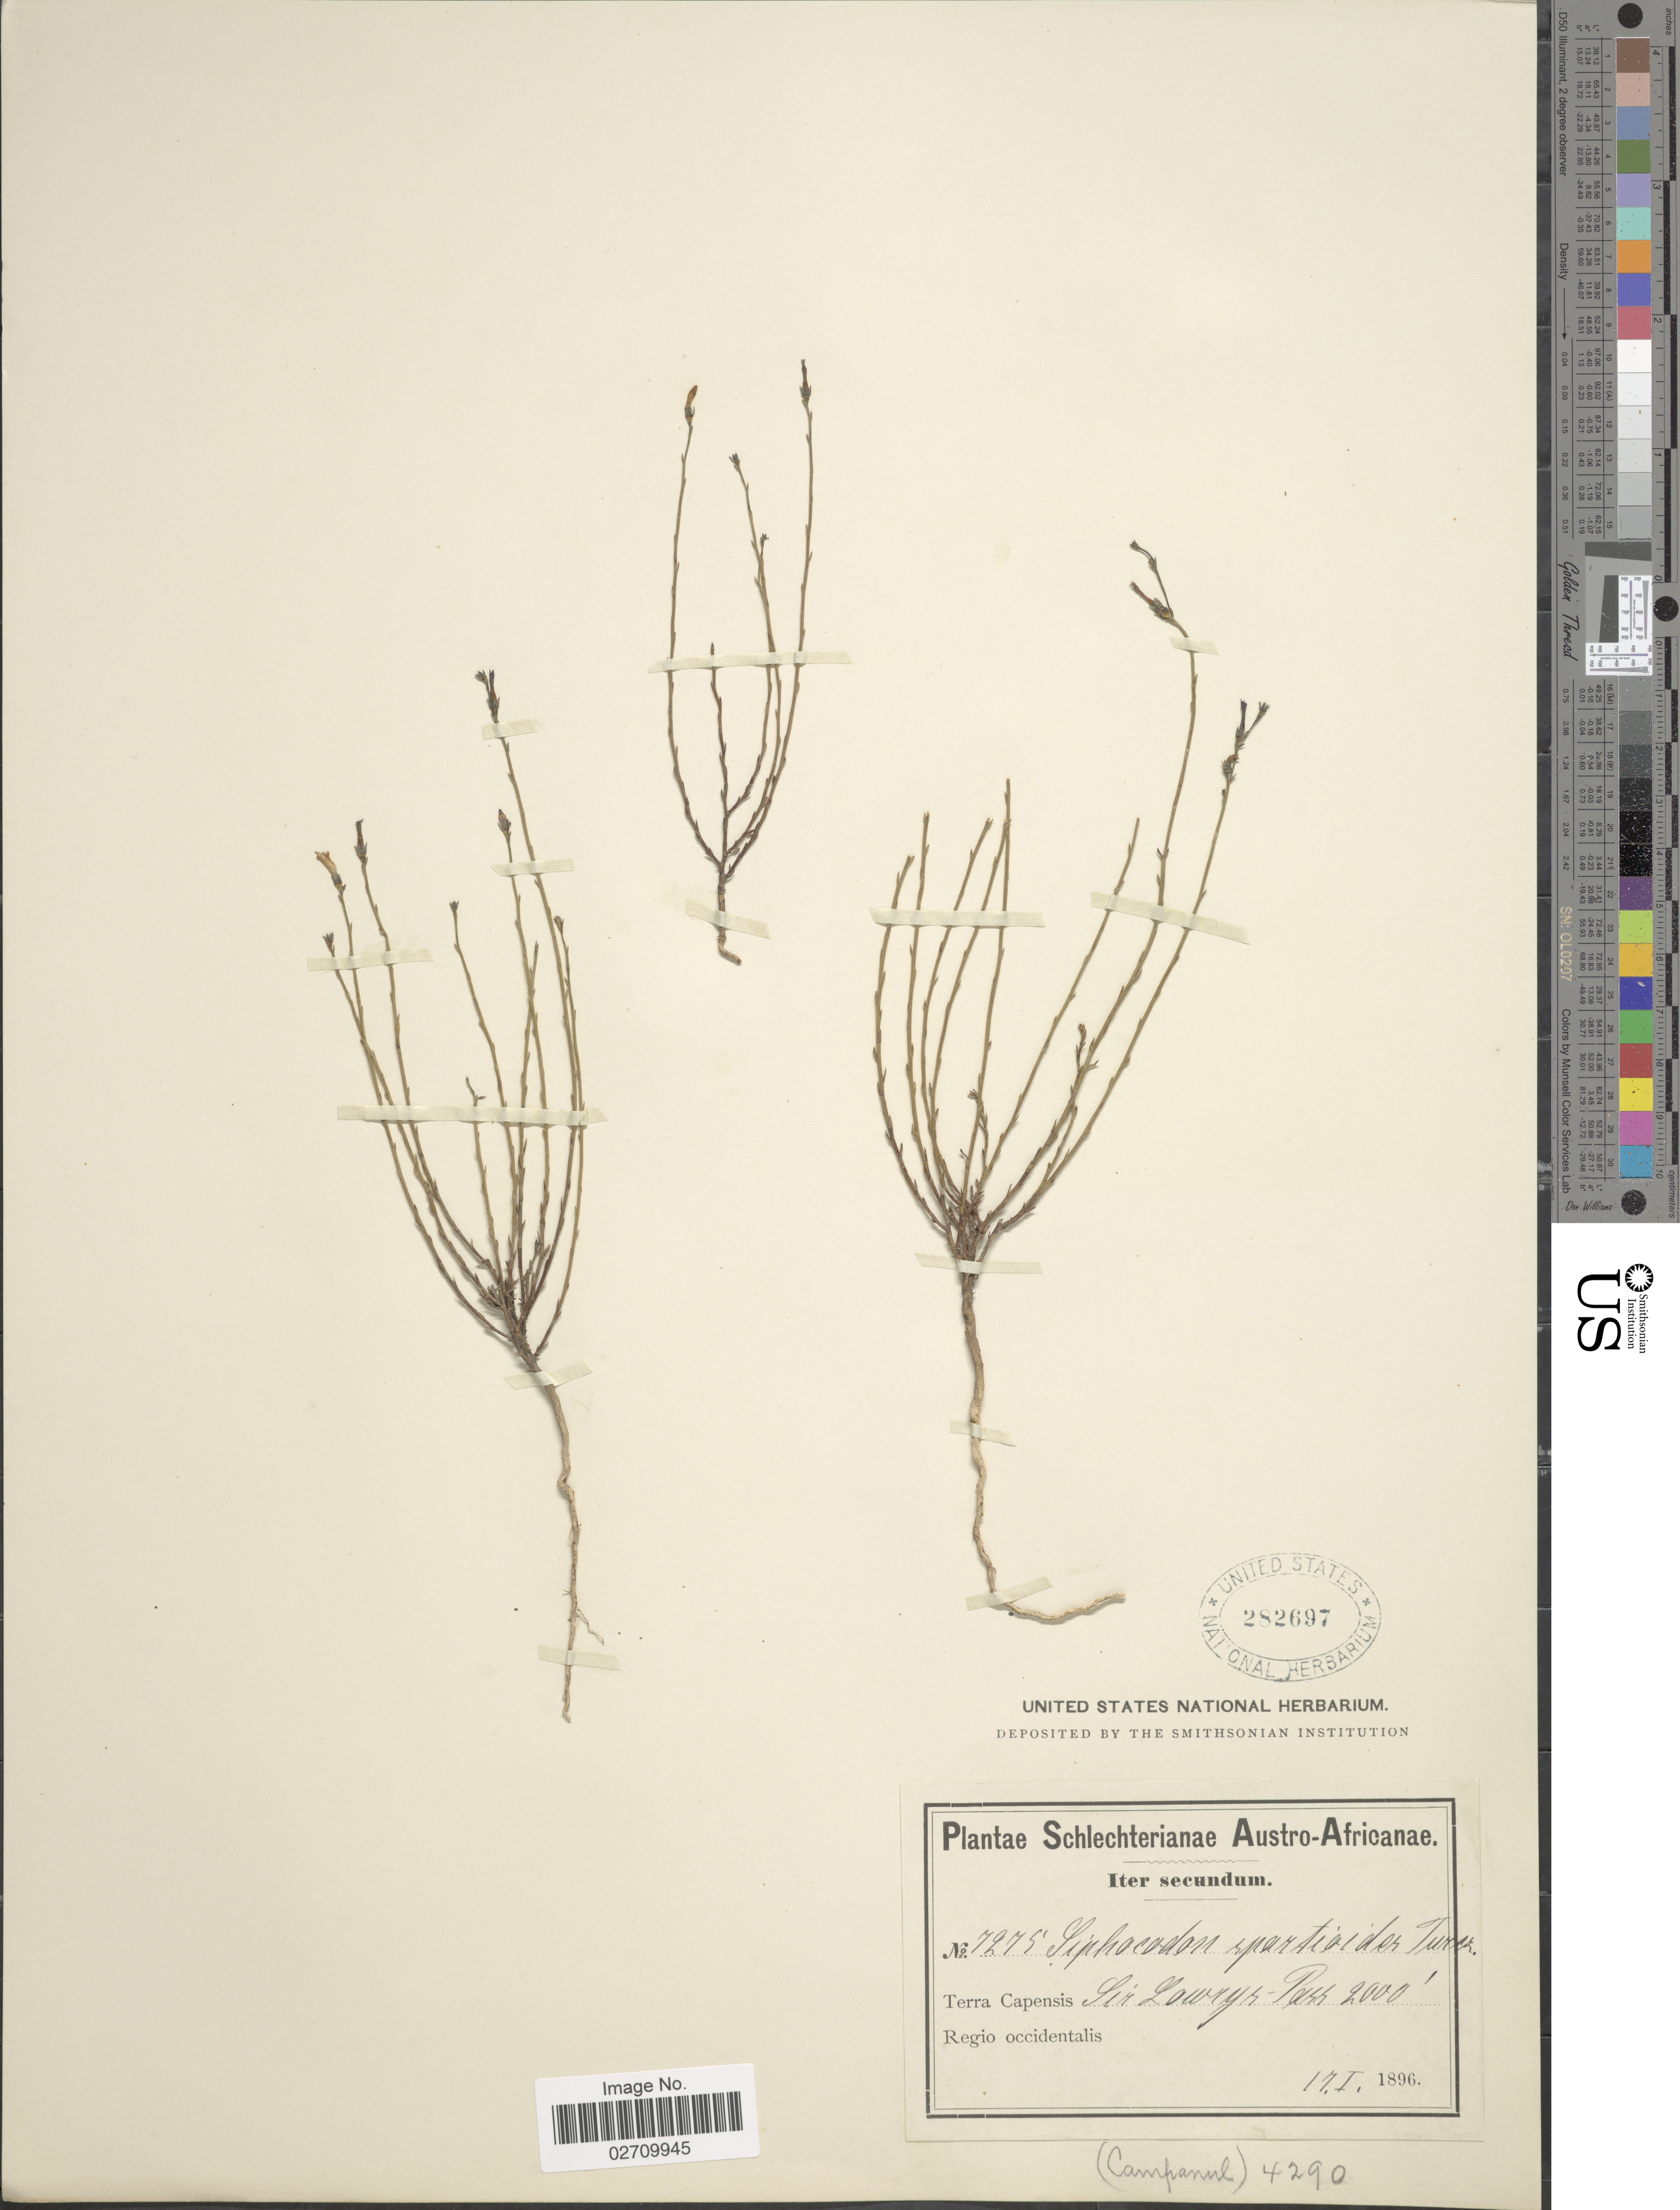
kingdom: Plantae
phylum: Tracheophyta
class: Magnoliopsida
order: Asterales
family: Campanulaceae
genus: Siphocodon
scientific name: Siphocodon spartioides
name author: Turcz.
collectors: Schlechter, --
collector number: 7275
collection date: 1896-01-17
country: South Africa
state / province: Western Cape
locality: Austro-Africanae. Terra Capensis. Sir Lowry's Pass. Regio occidentalis.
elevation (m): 610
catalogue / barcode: US 282697